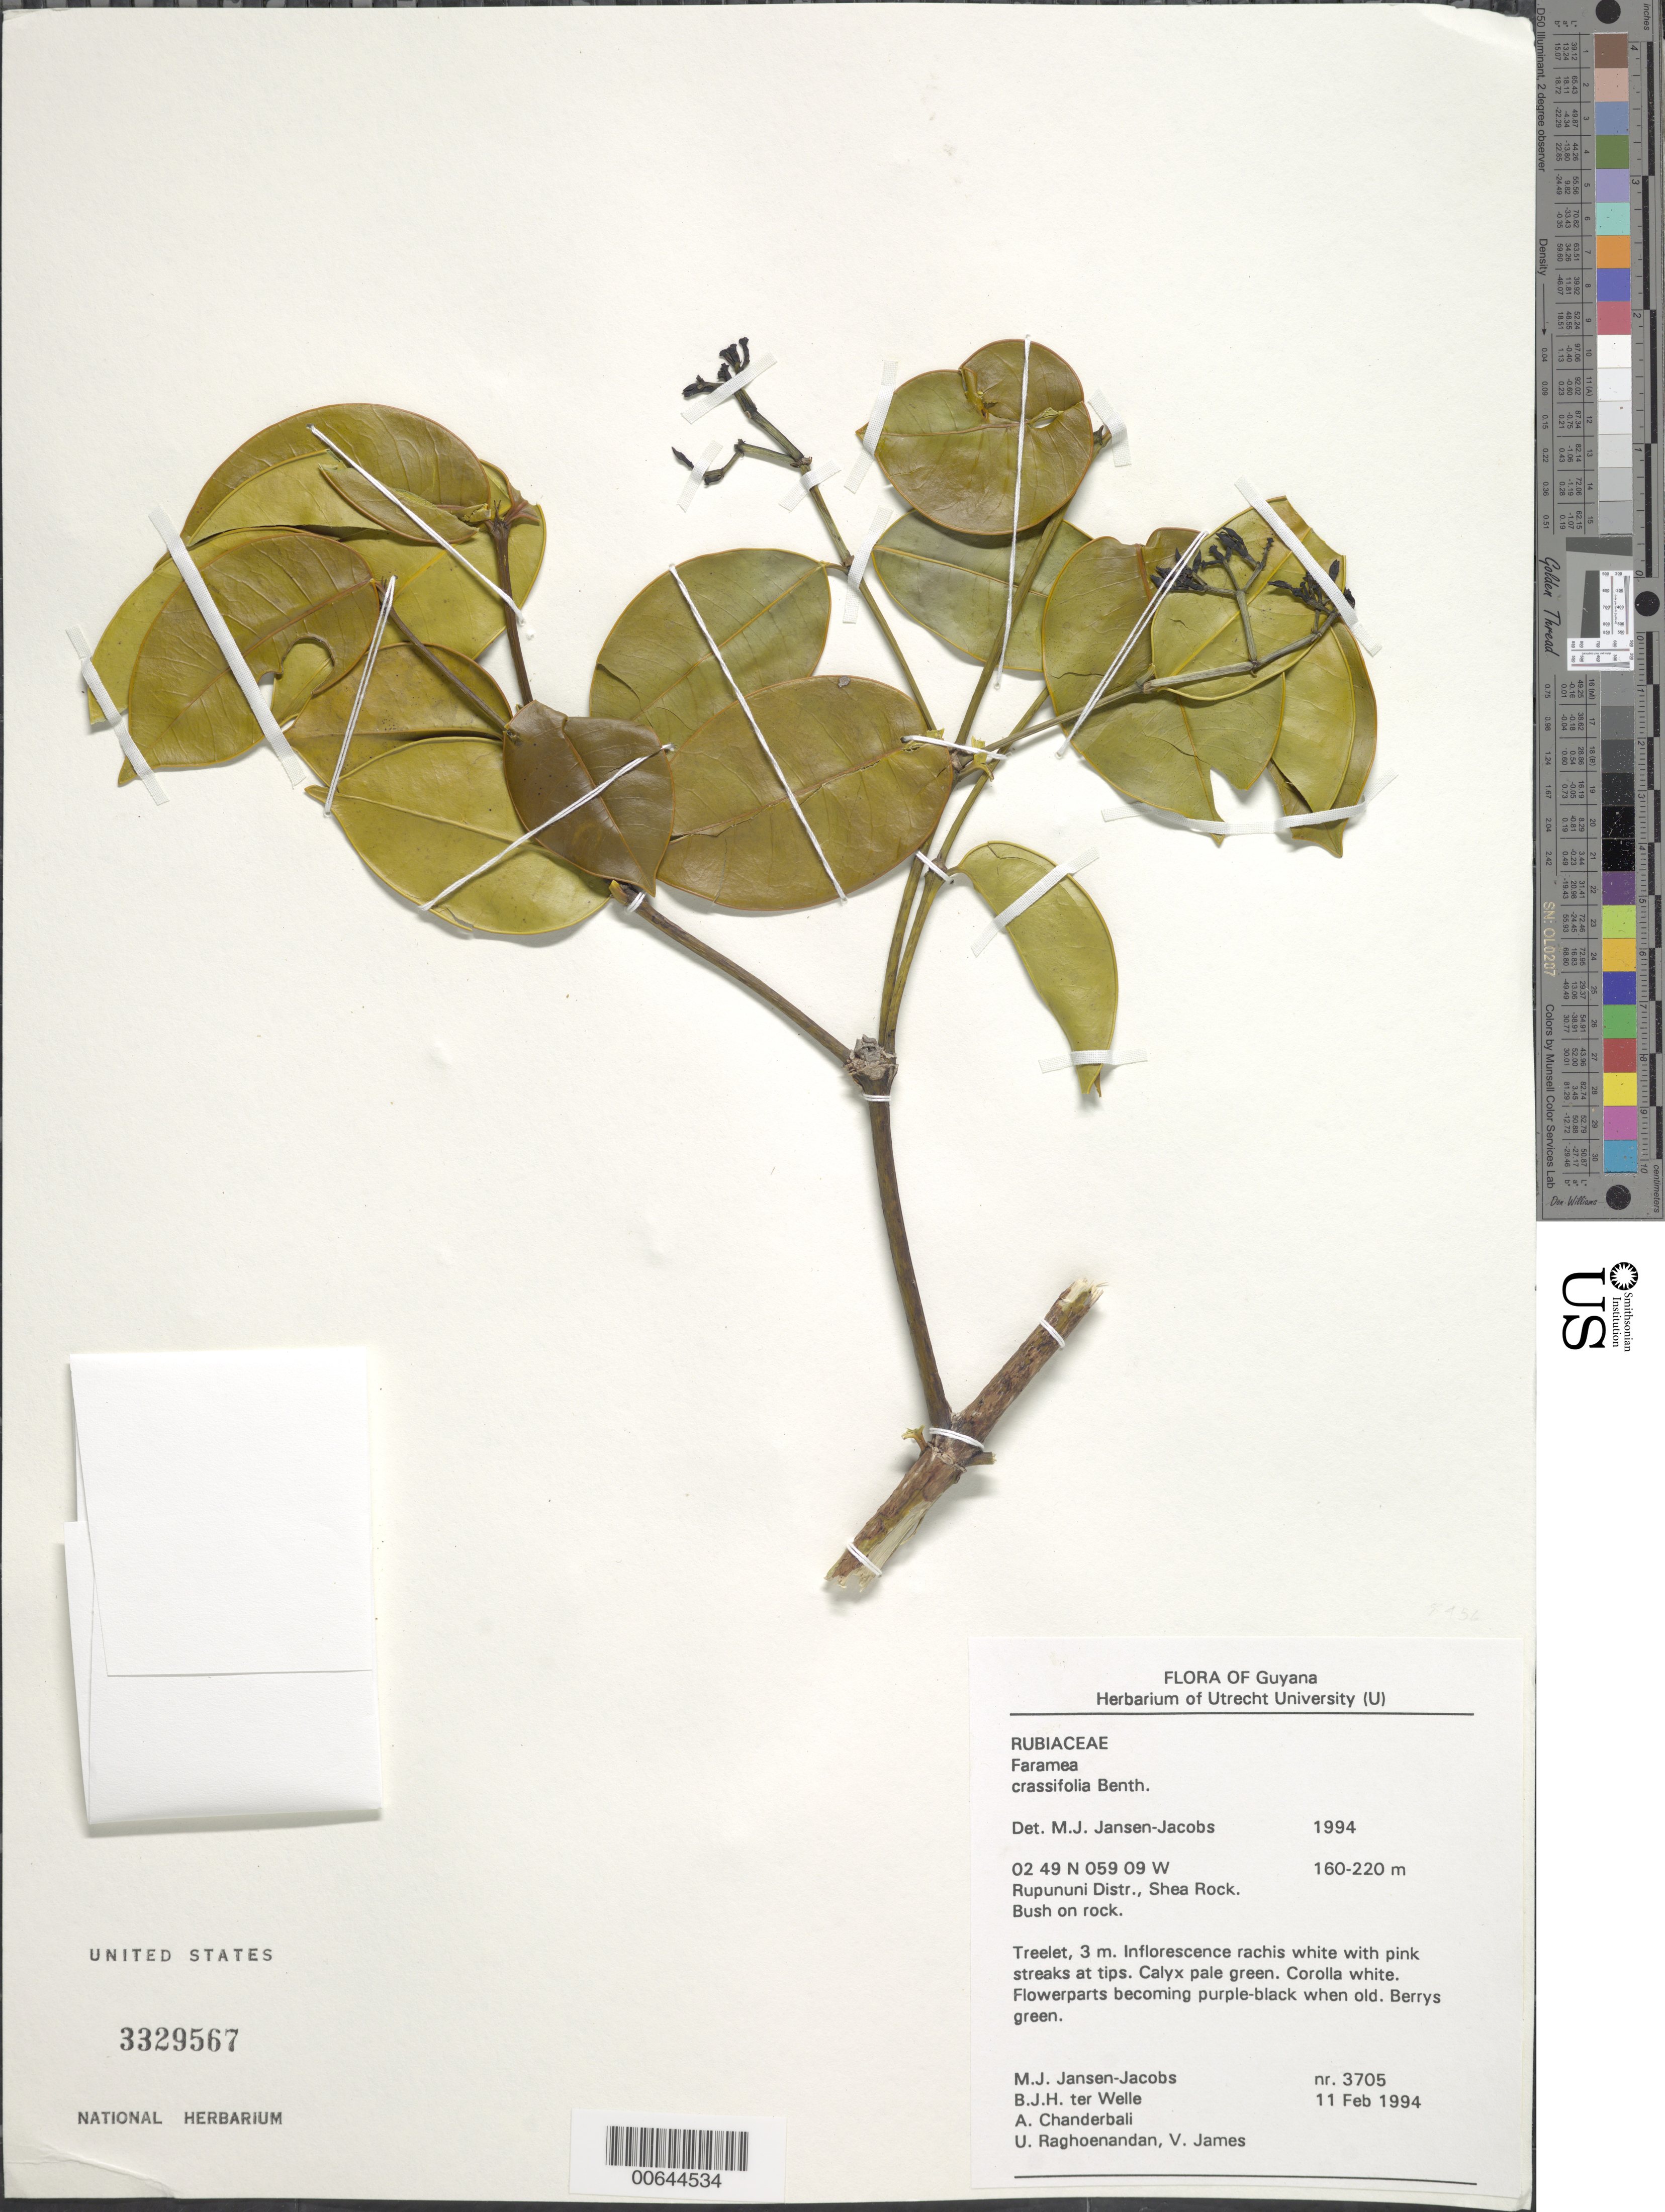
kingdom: Plantae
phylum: Tracheophyta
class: Magnoliopsida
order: Gentianales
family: Rubiaceae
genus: Faramea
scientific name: Faramea crassifolia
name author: Benth.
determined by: Jansen-Jacobs, M. J., (U), Nationaal Herbarium Nederland, Utrecht University branch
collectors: M. J. Jansen-Jacobs, B. Welle, A. S. Chanderbali, U. Raghoenandan & V. James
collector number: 3705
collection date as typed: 11-Feb-94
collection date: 1994-02-11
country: Guyana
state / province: U. Takutu-U. Essequibo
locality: Shea Rock, Rupununi Dist.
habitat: Bush on rock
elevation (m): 160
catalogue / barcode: US 3329567